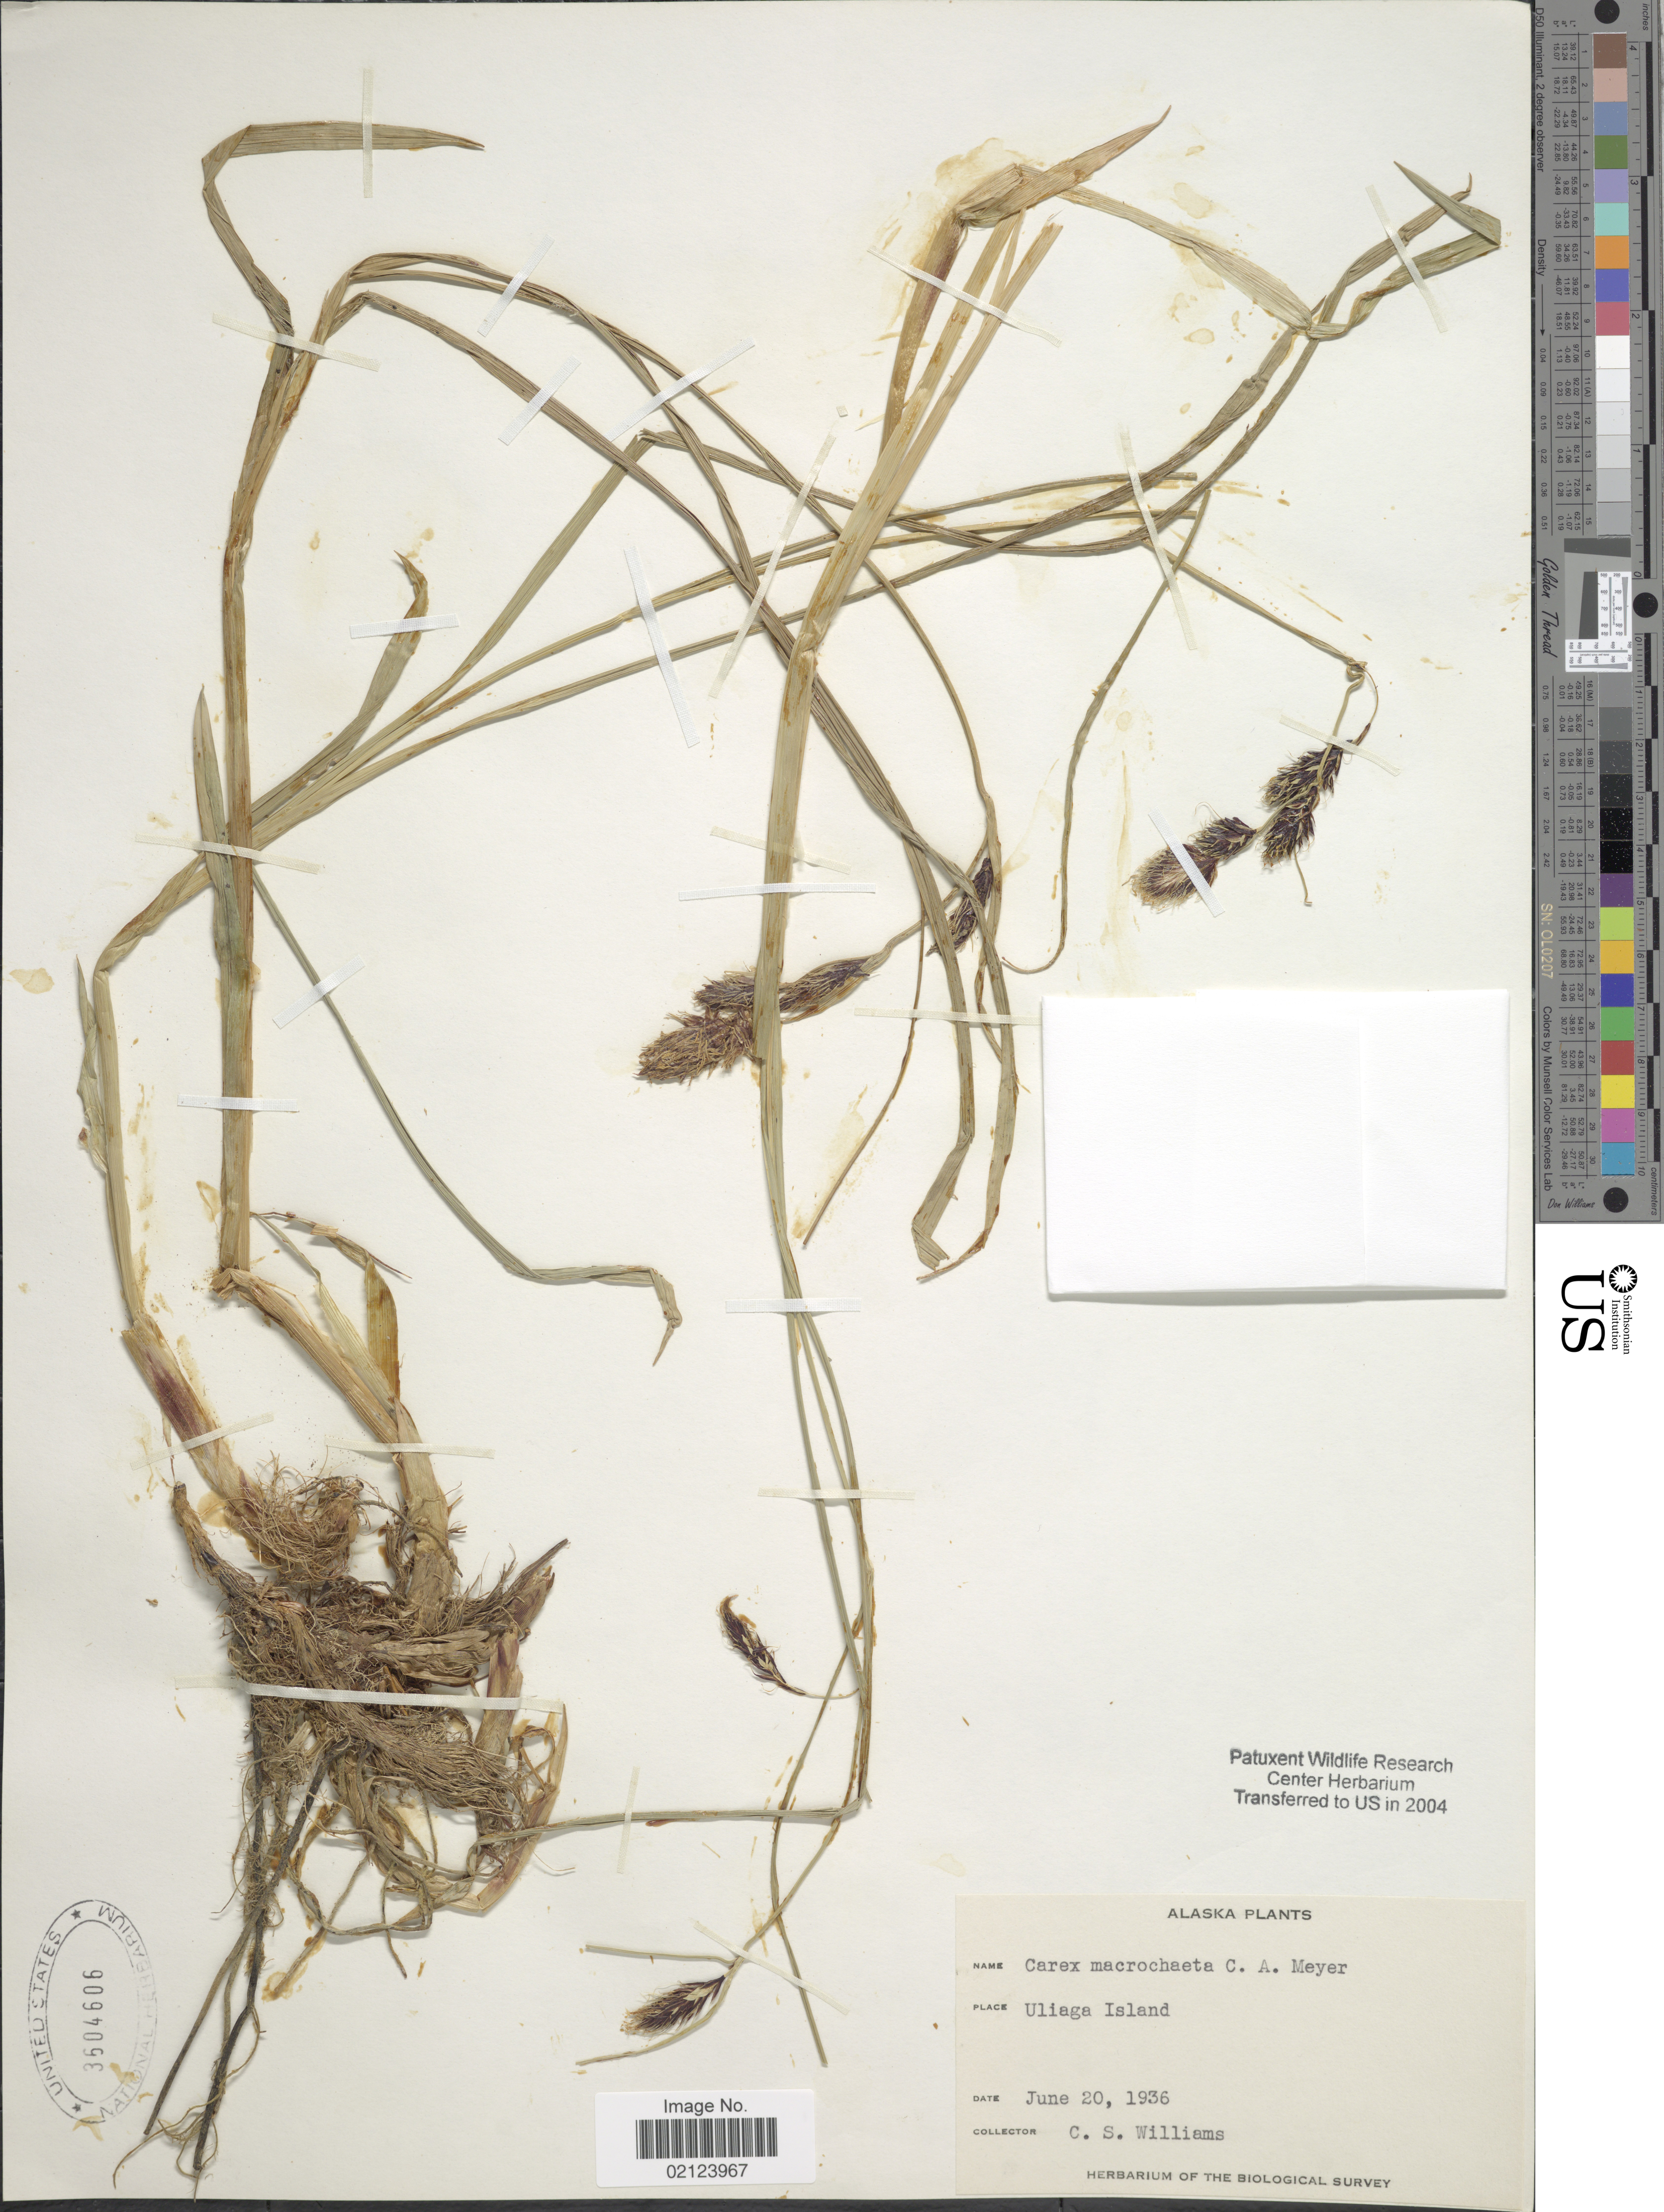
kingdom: Plantae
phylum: Tracheophyta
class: Liliopsida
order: Poales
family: Cyperaceae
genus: Carex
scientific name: Carex macrochaeta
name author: C.A. Mey.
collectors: C. Williams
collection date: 1936-06-20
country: United States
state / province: Alaska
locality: Uliaga Island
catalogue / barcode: US 3604606